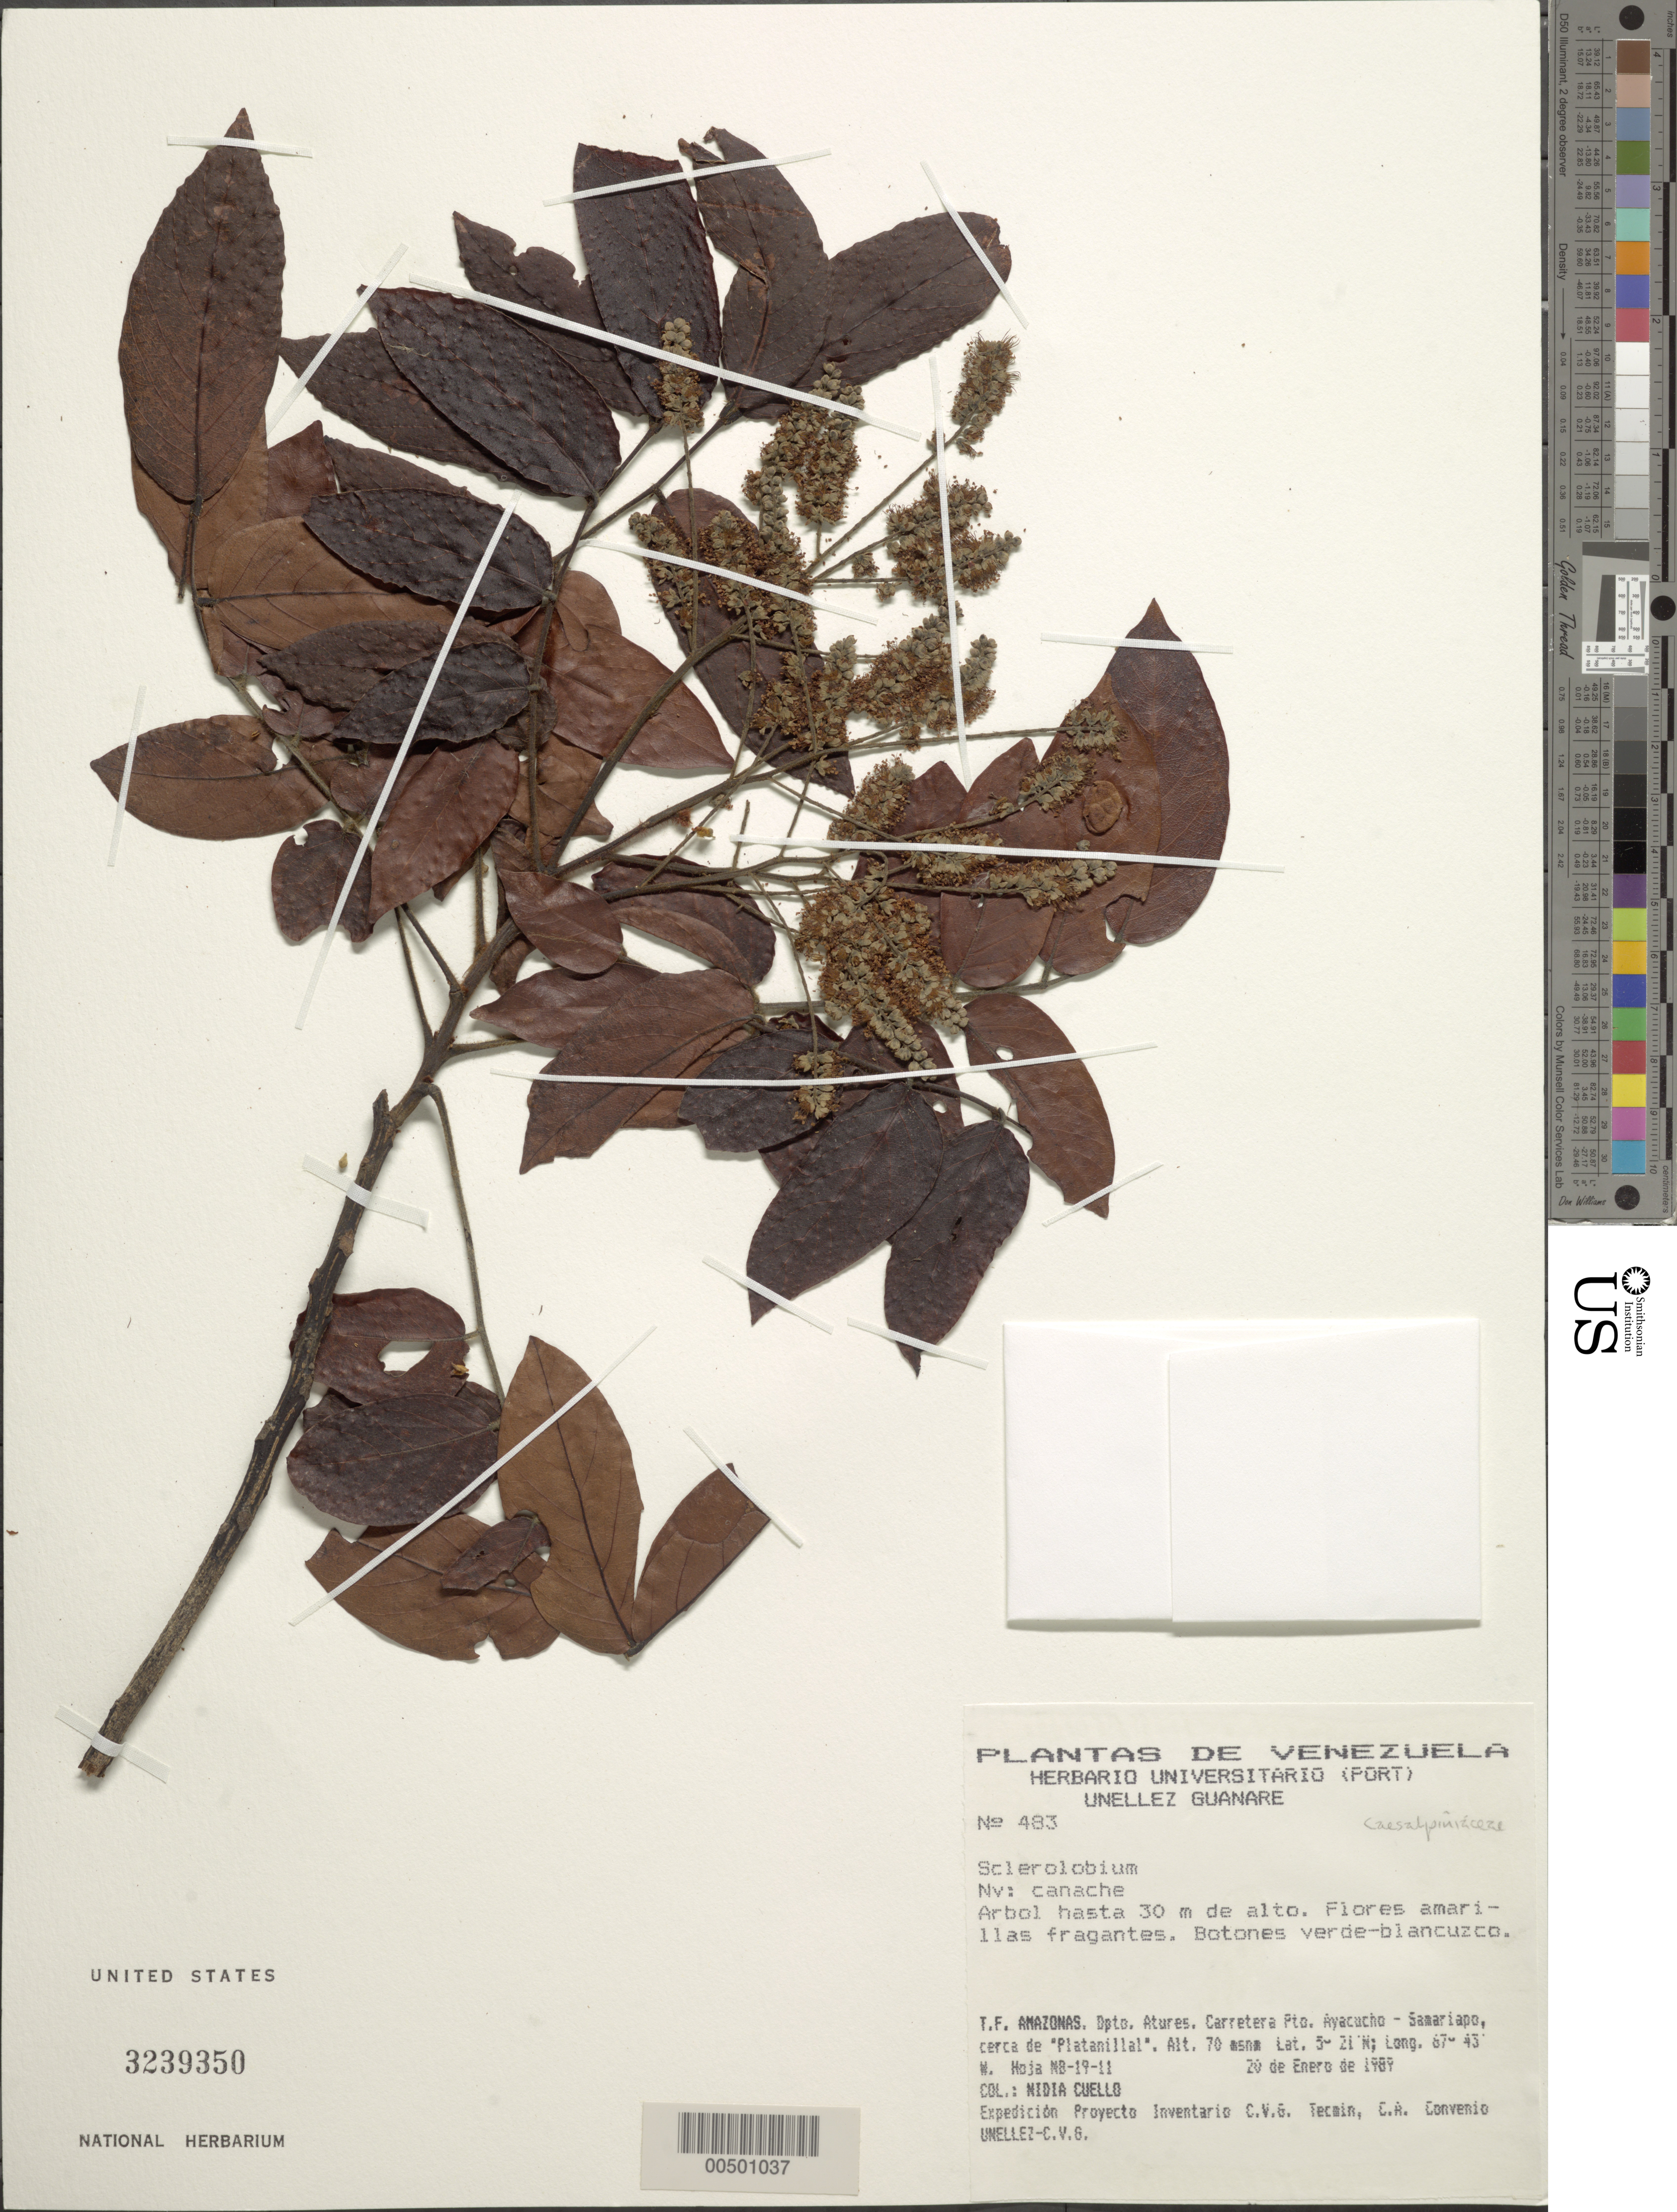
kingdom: Plantae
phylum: Tracheophyta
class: Magnoliopsida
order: Fabales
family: Fabaceae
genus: Tachigali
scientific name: Tachigali sp.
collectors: N. L. Cuello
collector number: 483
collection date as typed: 20 Jan 1989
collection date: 1989-01-20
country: Venezuela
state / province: Amazonas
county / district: Atures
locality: Carretera Pto. Ayacucho - Samariapo, cerca de "Platanillal"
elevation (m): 70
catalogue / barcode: US 3239350